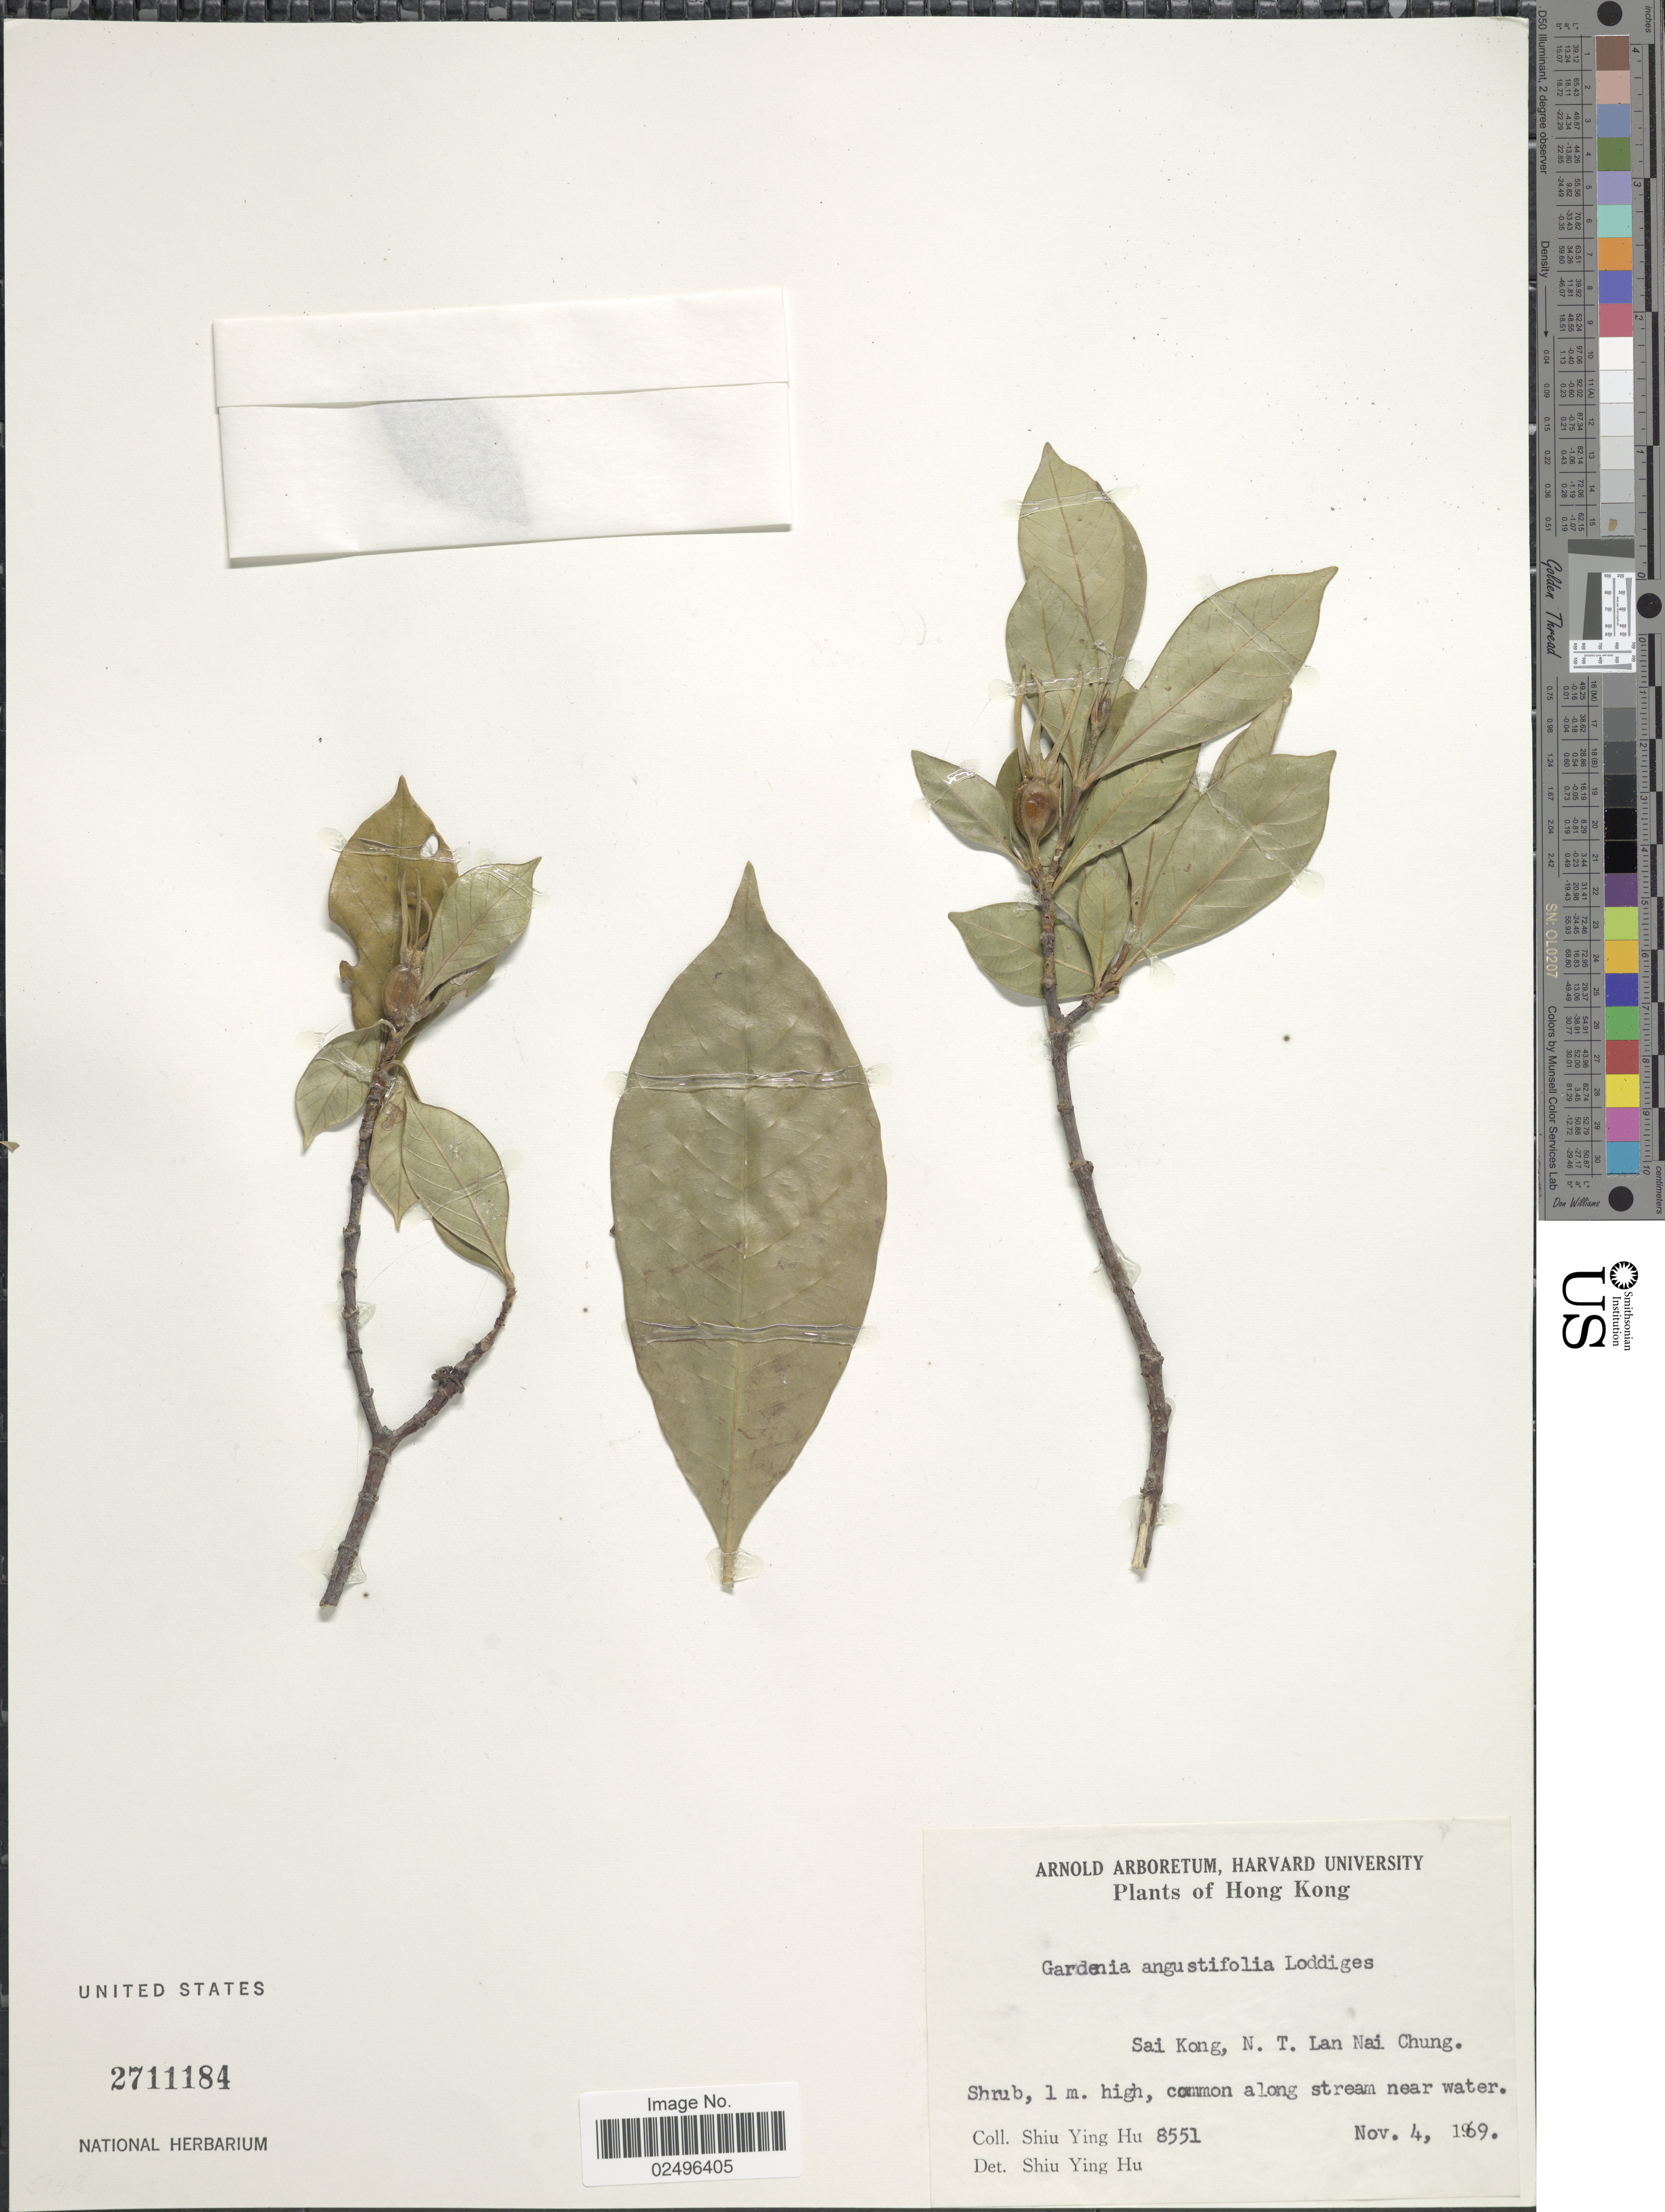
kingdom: Plantae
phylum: Tracheophyta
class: Magnoliopsida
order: Gentianales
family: Rubiaceae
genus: Gardenia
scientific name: Gardenia angustifolia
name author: Lodd.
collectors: S. Y. Hu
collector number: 8551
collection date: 1969-11-04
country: China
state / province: Hong Kong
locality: Hong Kong, Sai Kong, N.T. Lan Nai Chung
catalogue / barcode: US 2711184